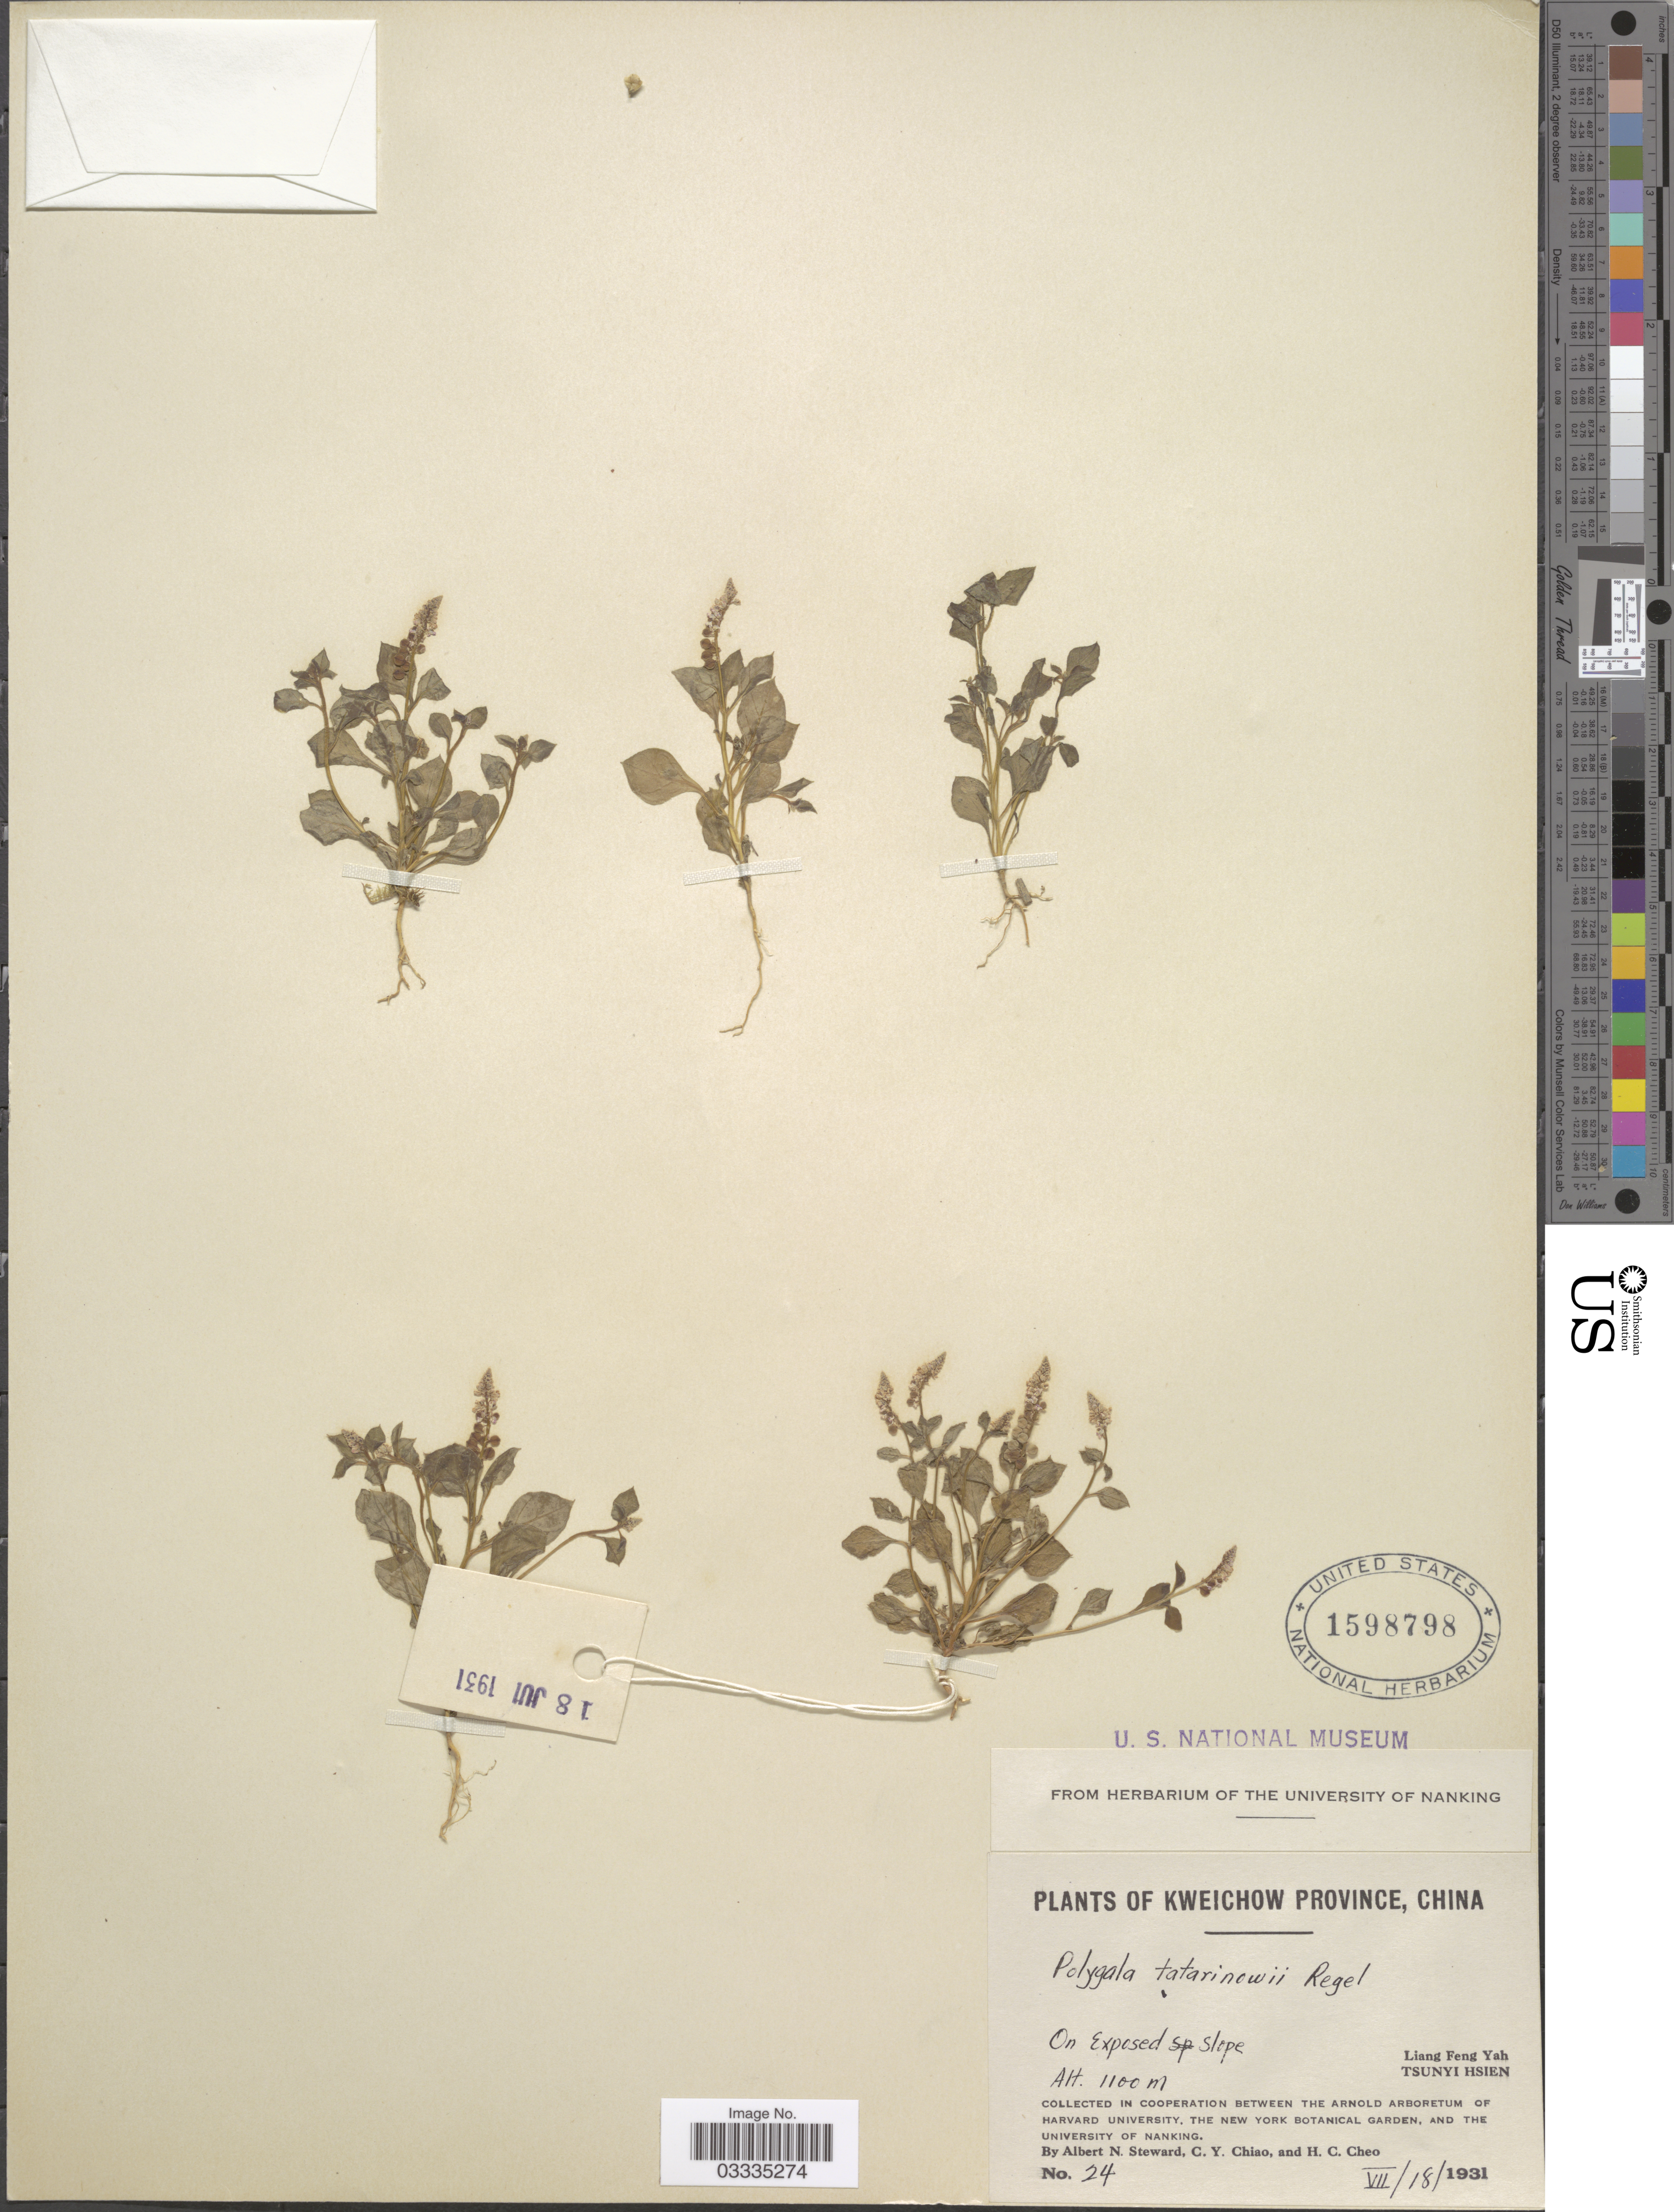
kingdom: Plantae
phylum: Tracheophyta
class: Magnoliopsida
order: Fabales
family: Polygalaceae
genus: Polygala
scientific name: Polygala tatarinowii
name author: Regel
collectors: A. Stewart, C. Y. Chiao & H. Cheo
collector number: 24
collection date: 1931-07-18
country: China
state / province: Guizhou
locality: Kweichow Province. On Exposed slope. Liang Feng Yah. Tsunyi Hsien.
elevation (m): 1100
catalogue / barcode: US 1598798